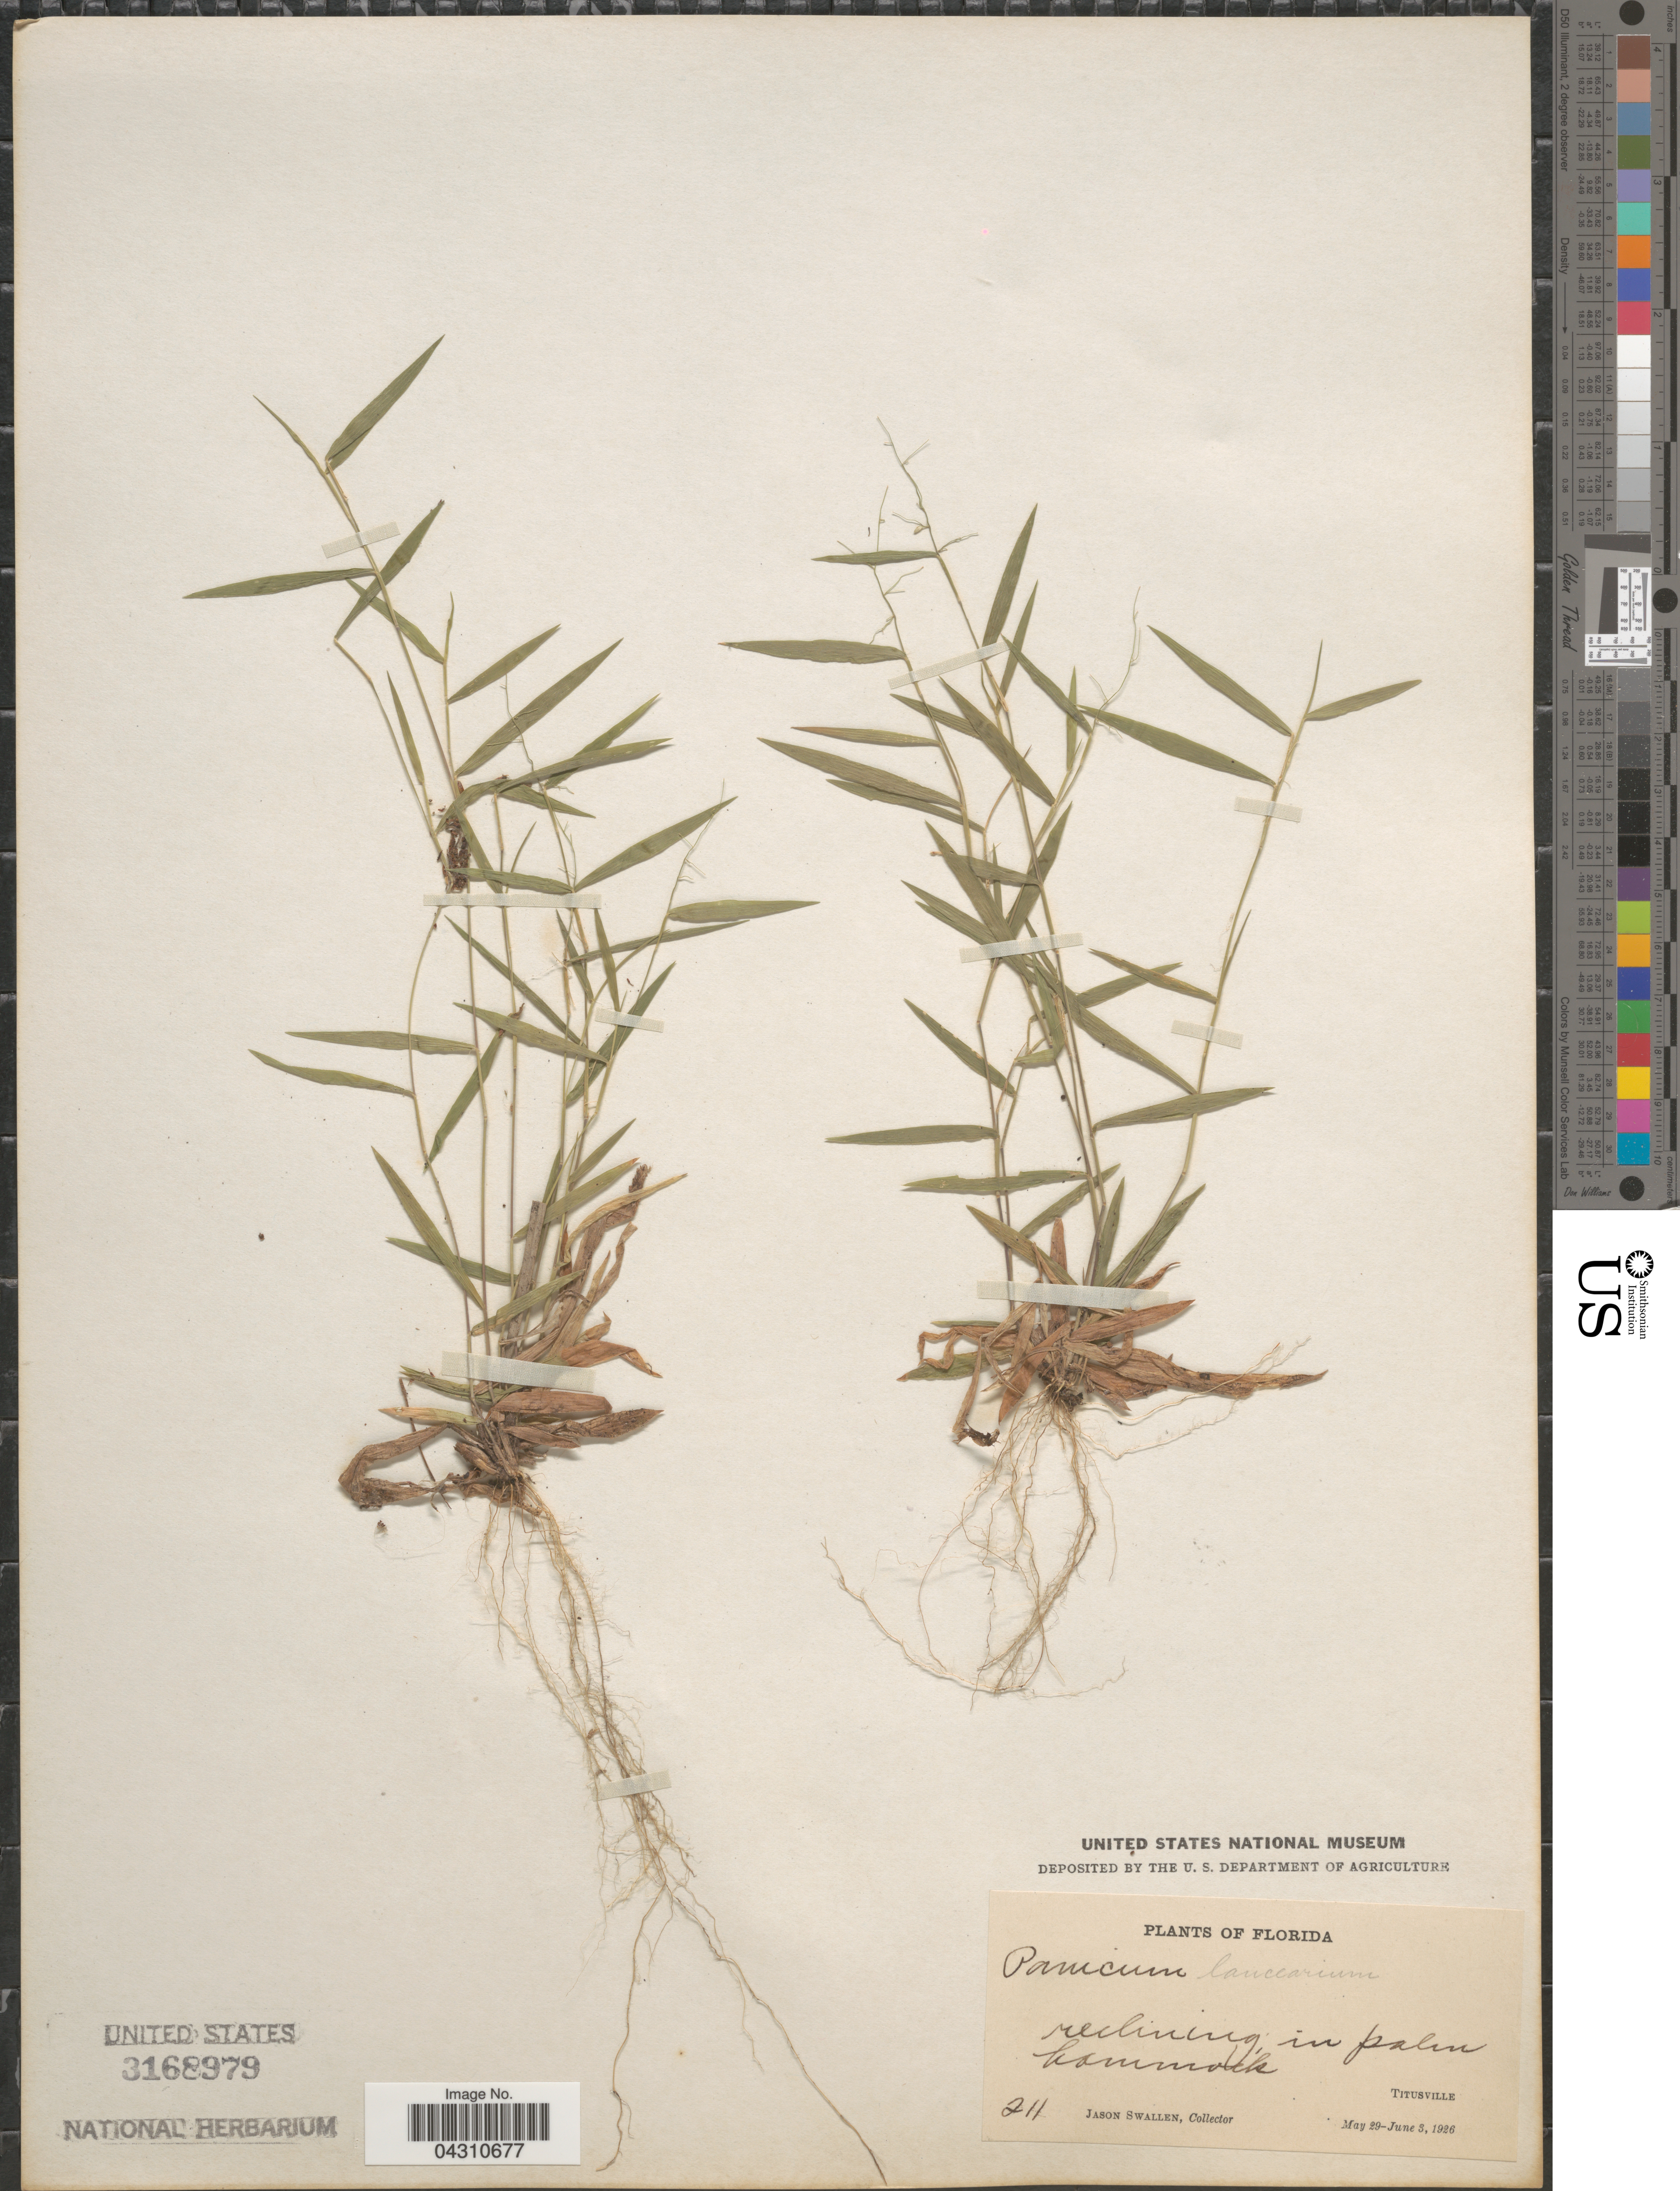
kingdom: Plantae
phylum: Tracheophyta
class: Liliopsida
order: Poales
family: Poaceae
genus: Dichanthelium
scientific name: Dichanthelium portoricense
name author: (Desv. ex Ham.) B.F. Hansen & Wunderlin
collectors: J. R. Swallen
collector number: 211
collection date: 1926-05-29/1926-06-03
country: United States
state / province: Florida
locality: Reclining, in palm hammock. Titusville.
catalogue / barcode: US 3168979